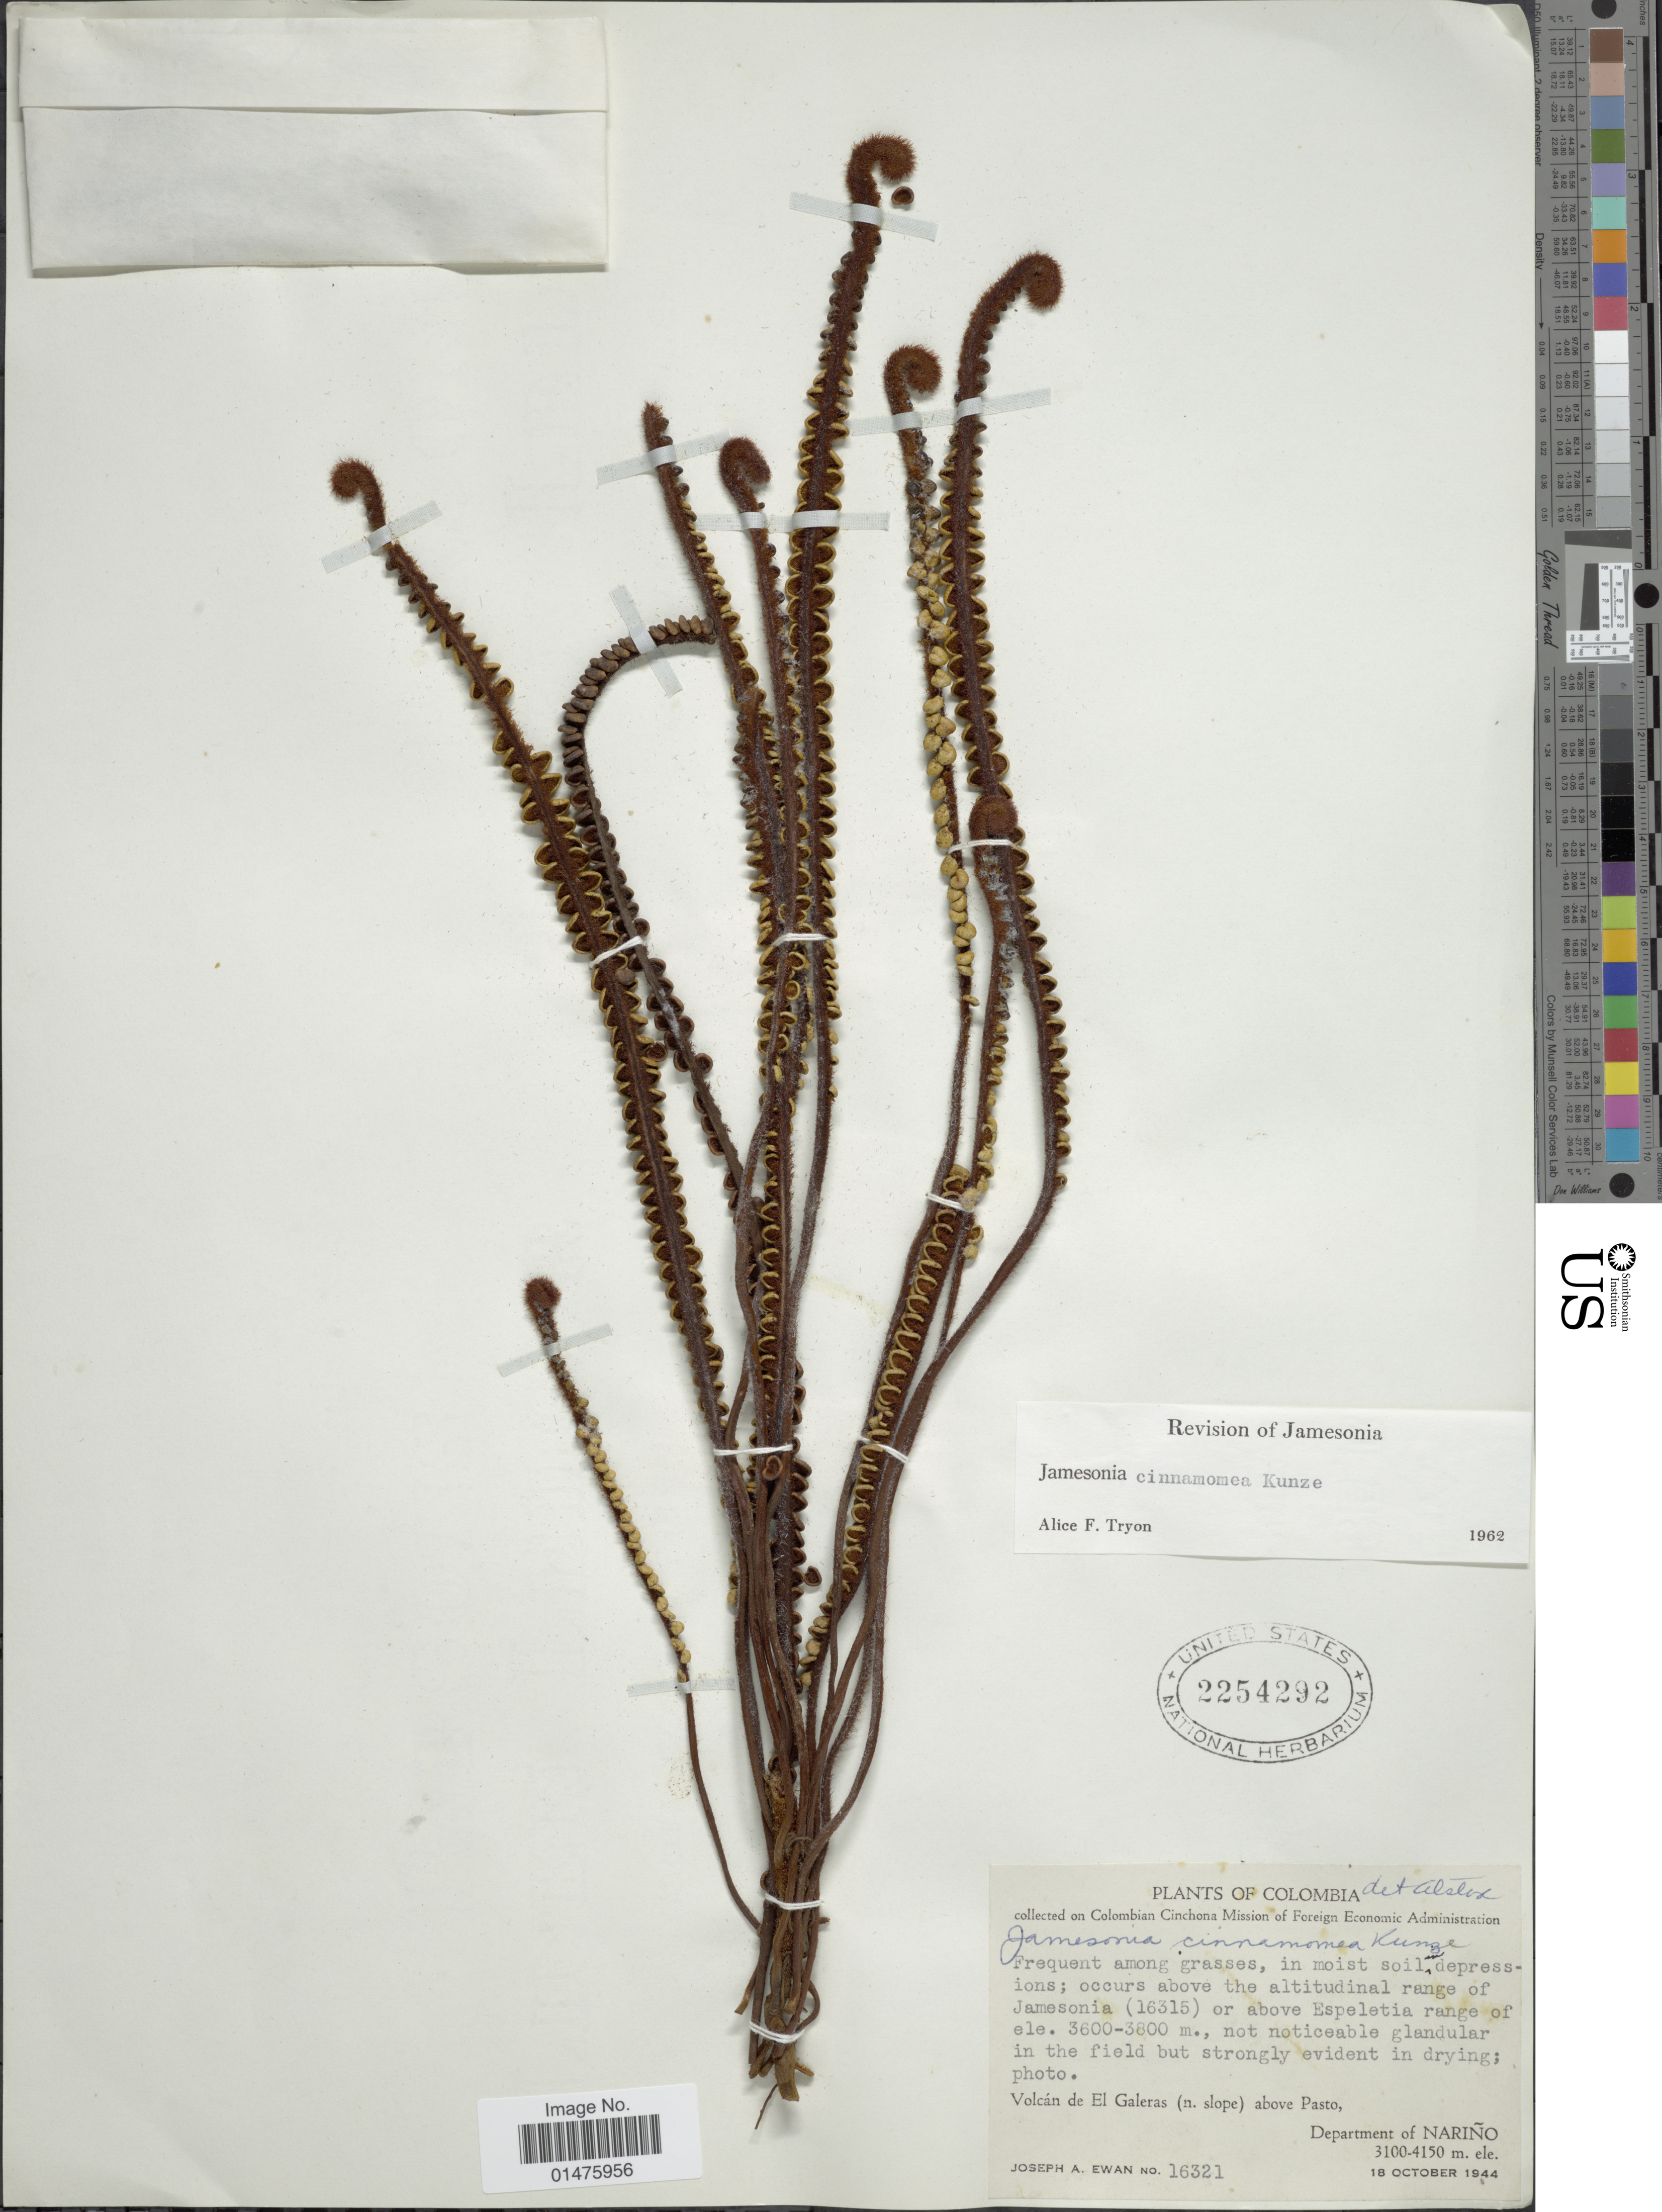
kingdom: Plantae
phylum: Tracheophyta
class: Polypodiopsida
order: Polypodiales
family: Pteridaceae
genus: Jamesonia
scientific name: Jamesonia cinnamomea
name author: Kunze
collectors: J. A. Ewan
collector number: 16321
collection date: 1944-10-18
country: Colombia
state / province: Nariño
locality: Occurs above the altitudinal range of Jamesonia (16315) or above Espelitia range , Volcán de El Galeras (n. slope) above Pasto, Department of Nariño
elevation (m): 3100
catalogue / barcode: US 2254292